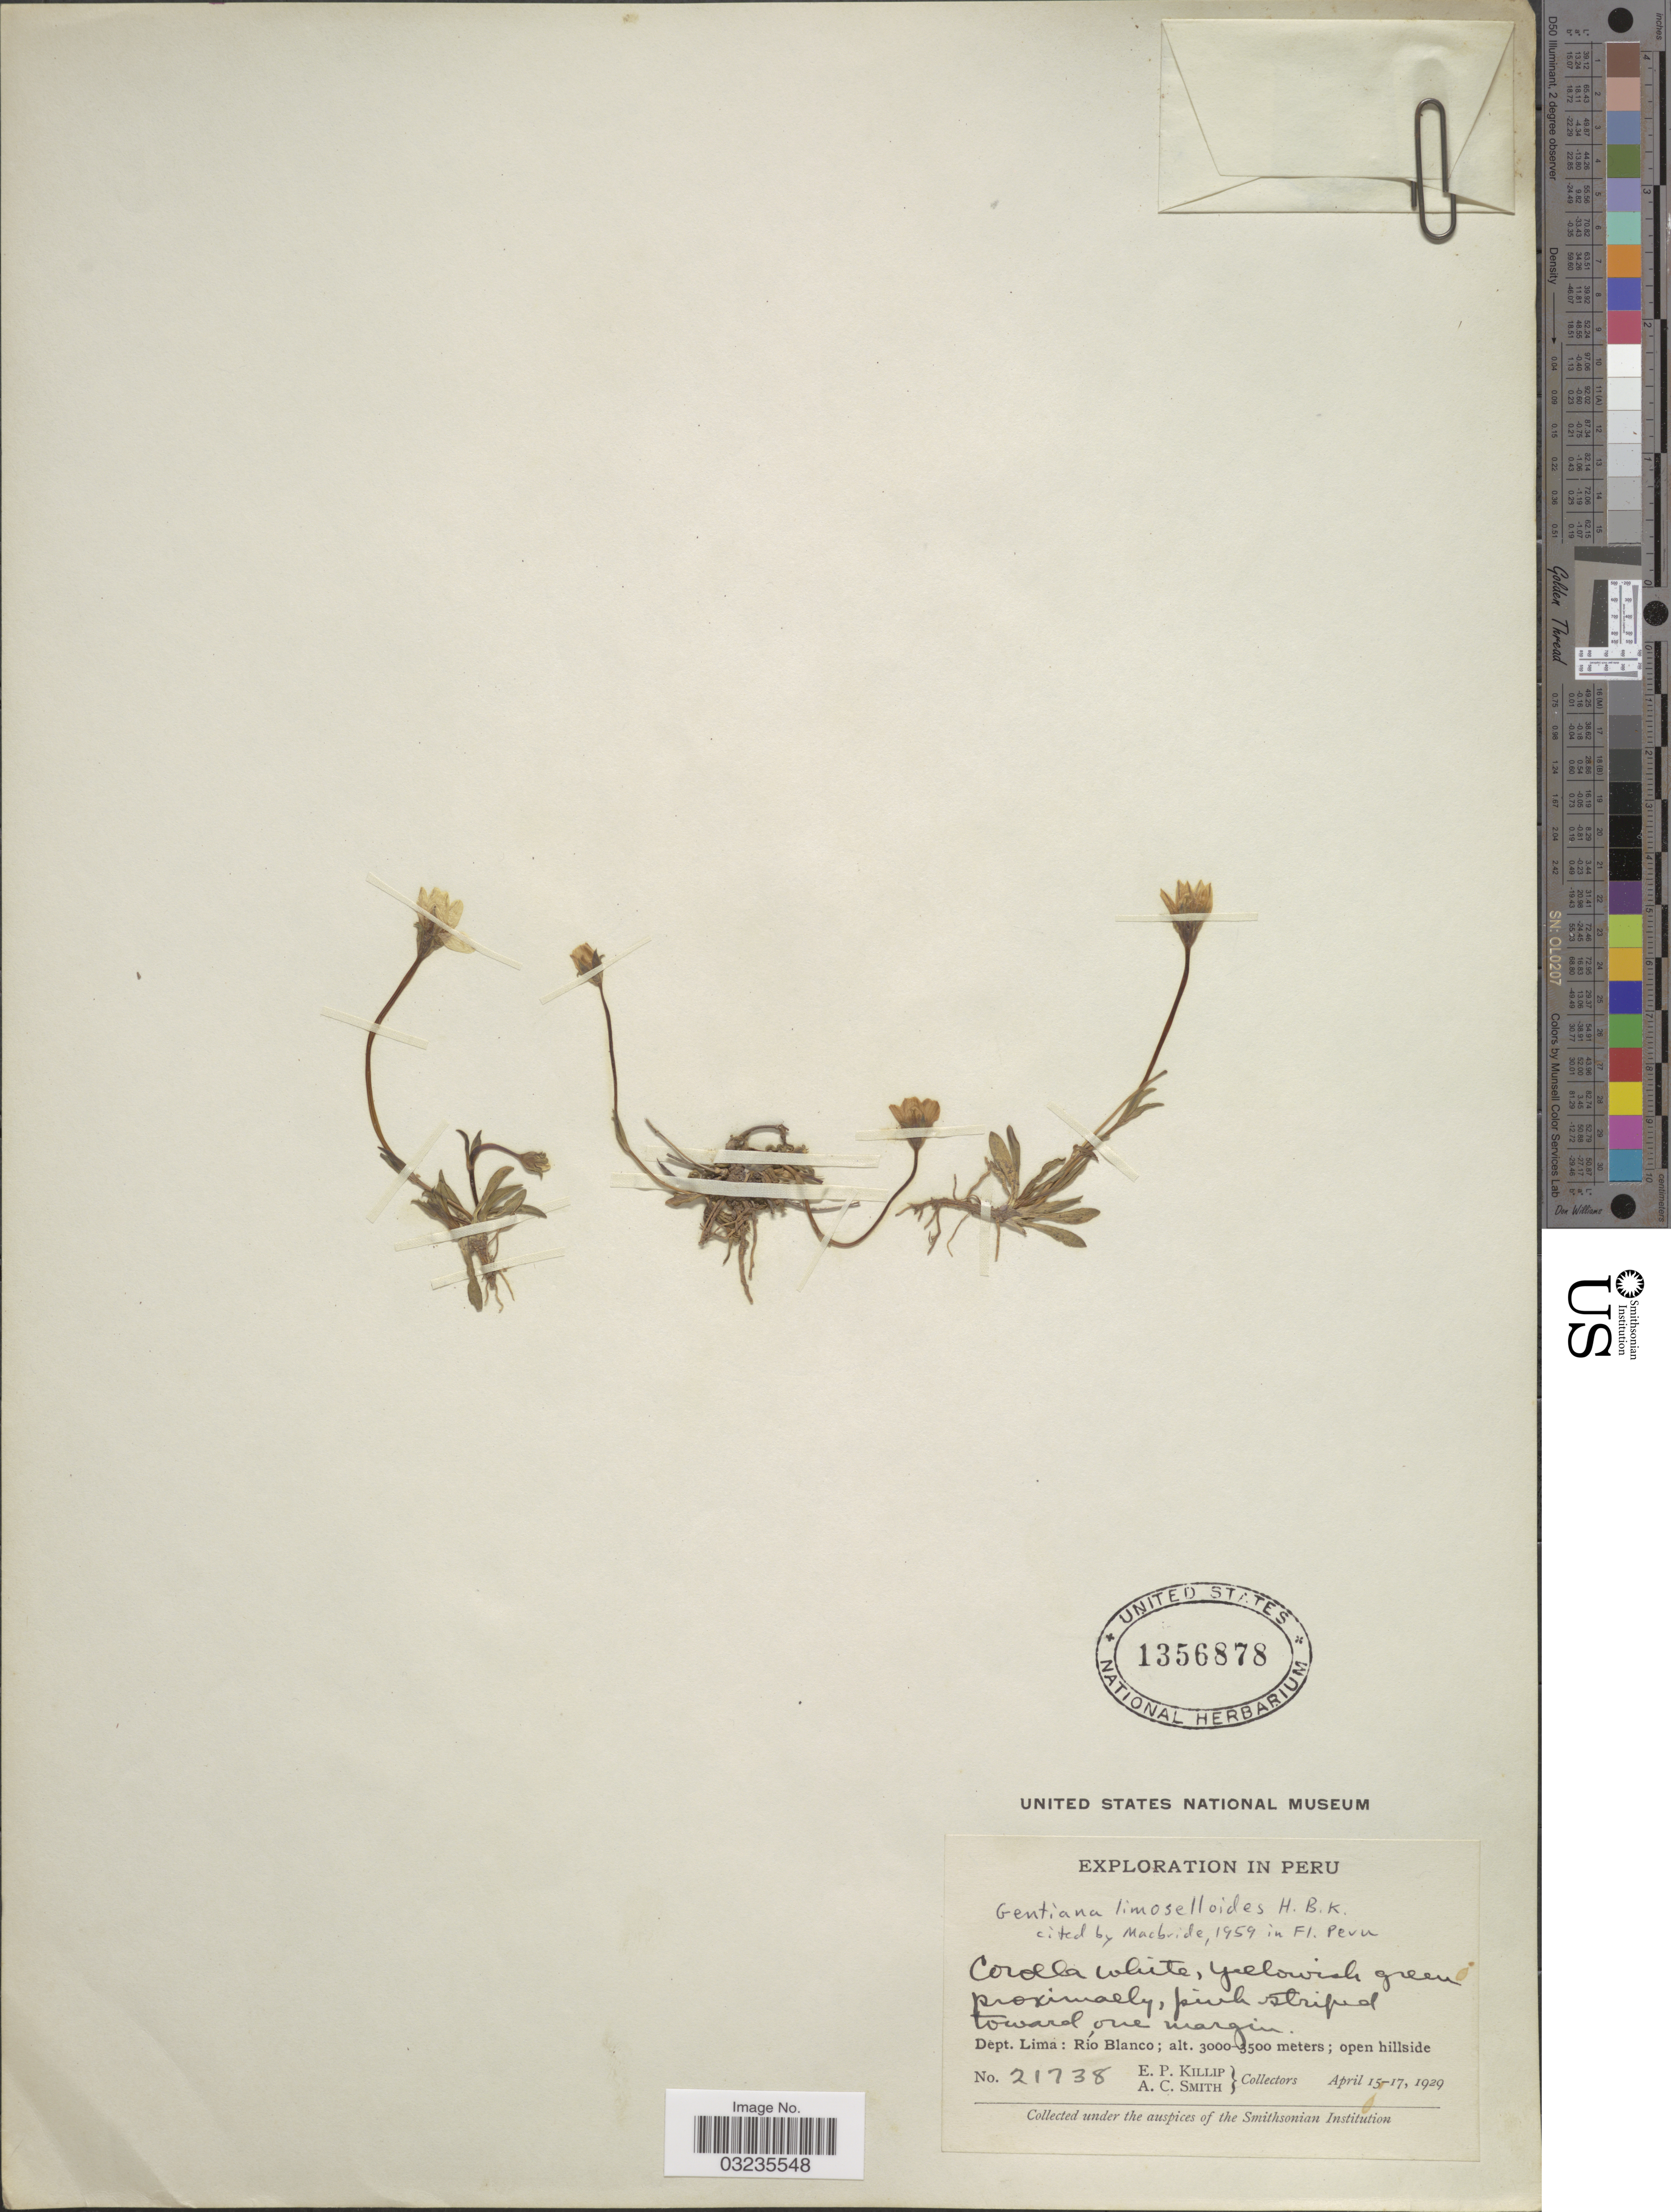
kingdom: Plantae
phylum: Tracheophyta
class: Magnoliopsida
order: Gentianales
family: Gentianaceae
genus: Gentiana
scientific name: Gentiana limoselloides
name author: Kunth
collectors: E. P. Killip & A. C. Smith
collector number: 21738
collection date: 1929-04-15/1929-04-17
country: Peru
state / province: Lima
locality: Dept. Lima: Río Blanco.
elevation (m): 3000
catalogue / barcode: US 1356878